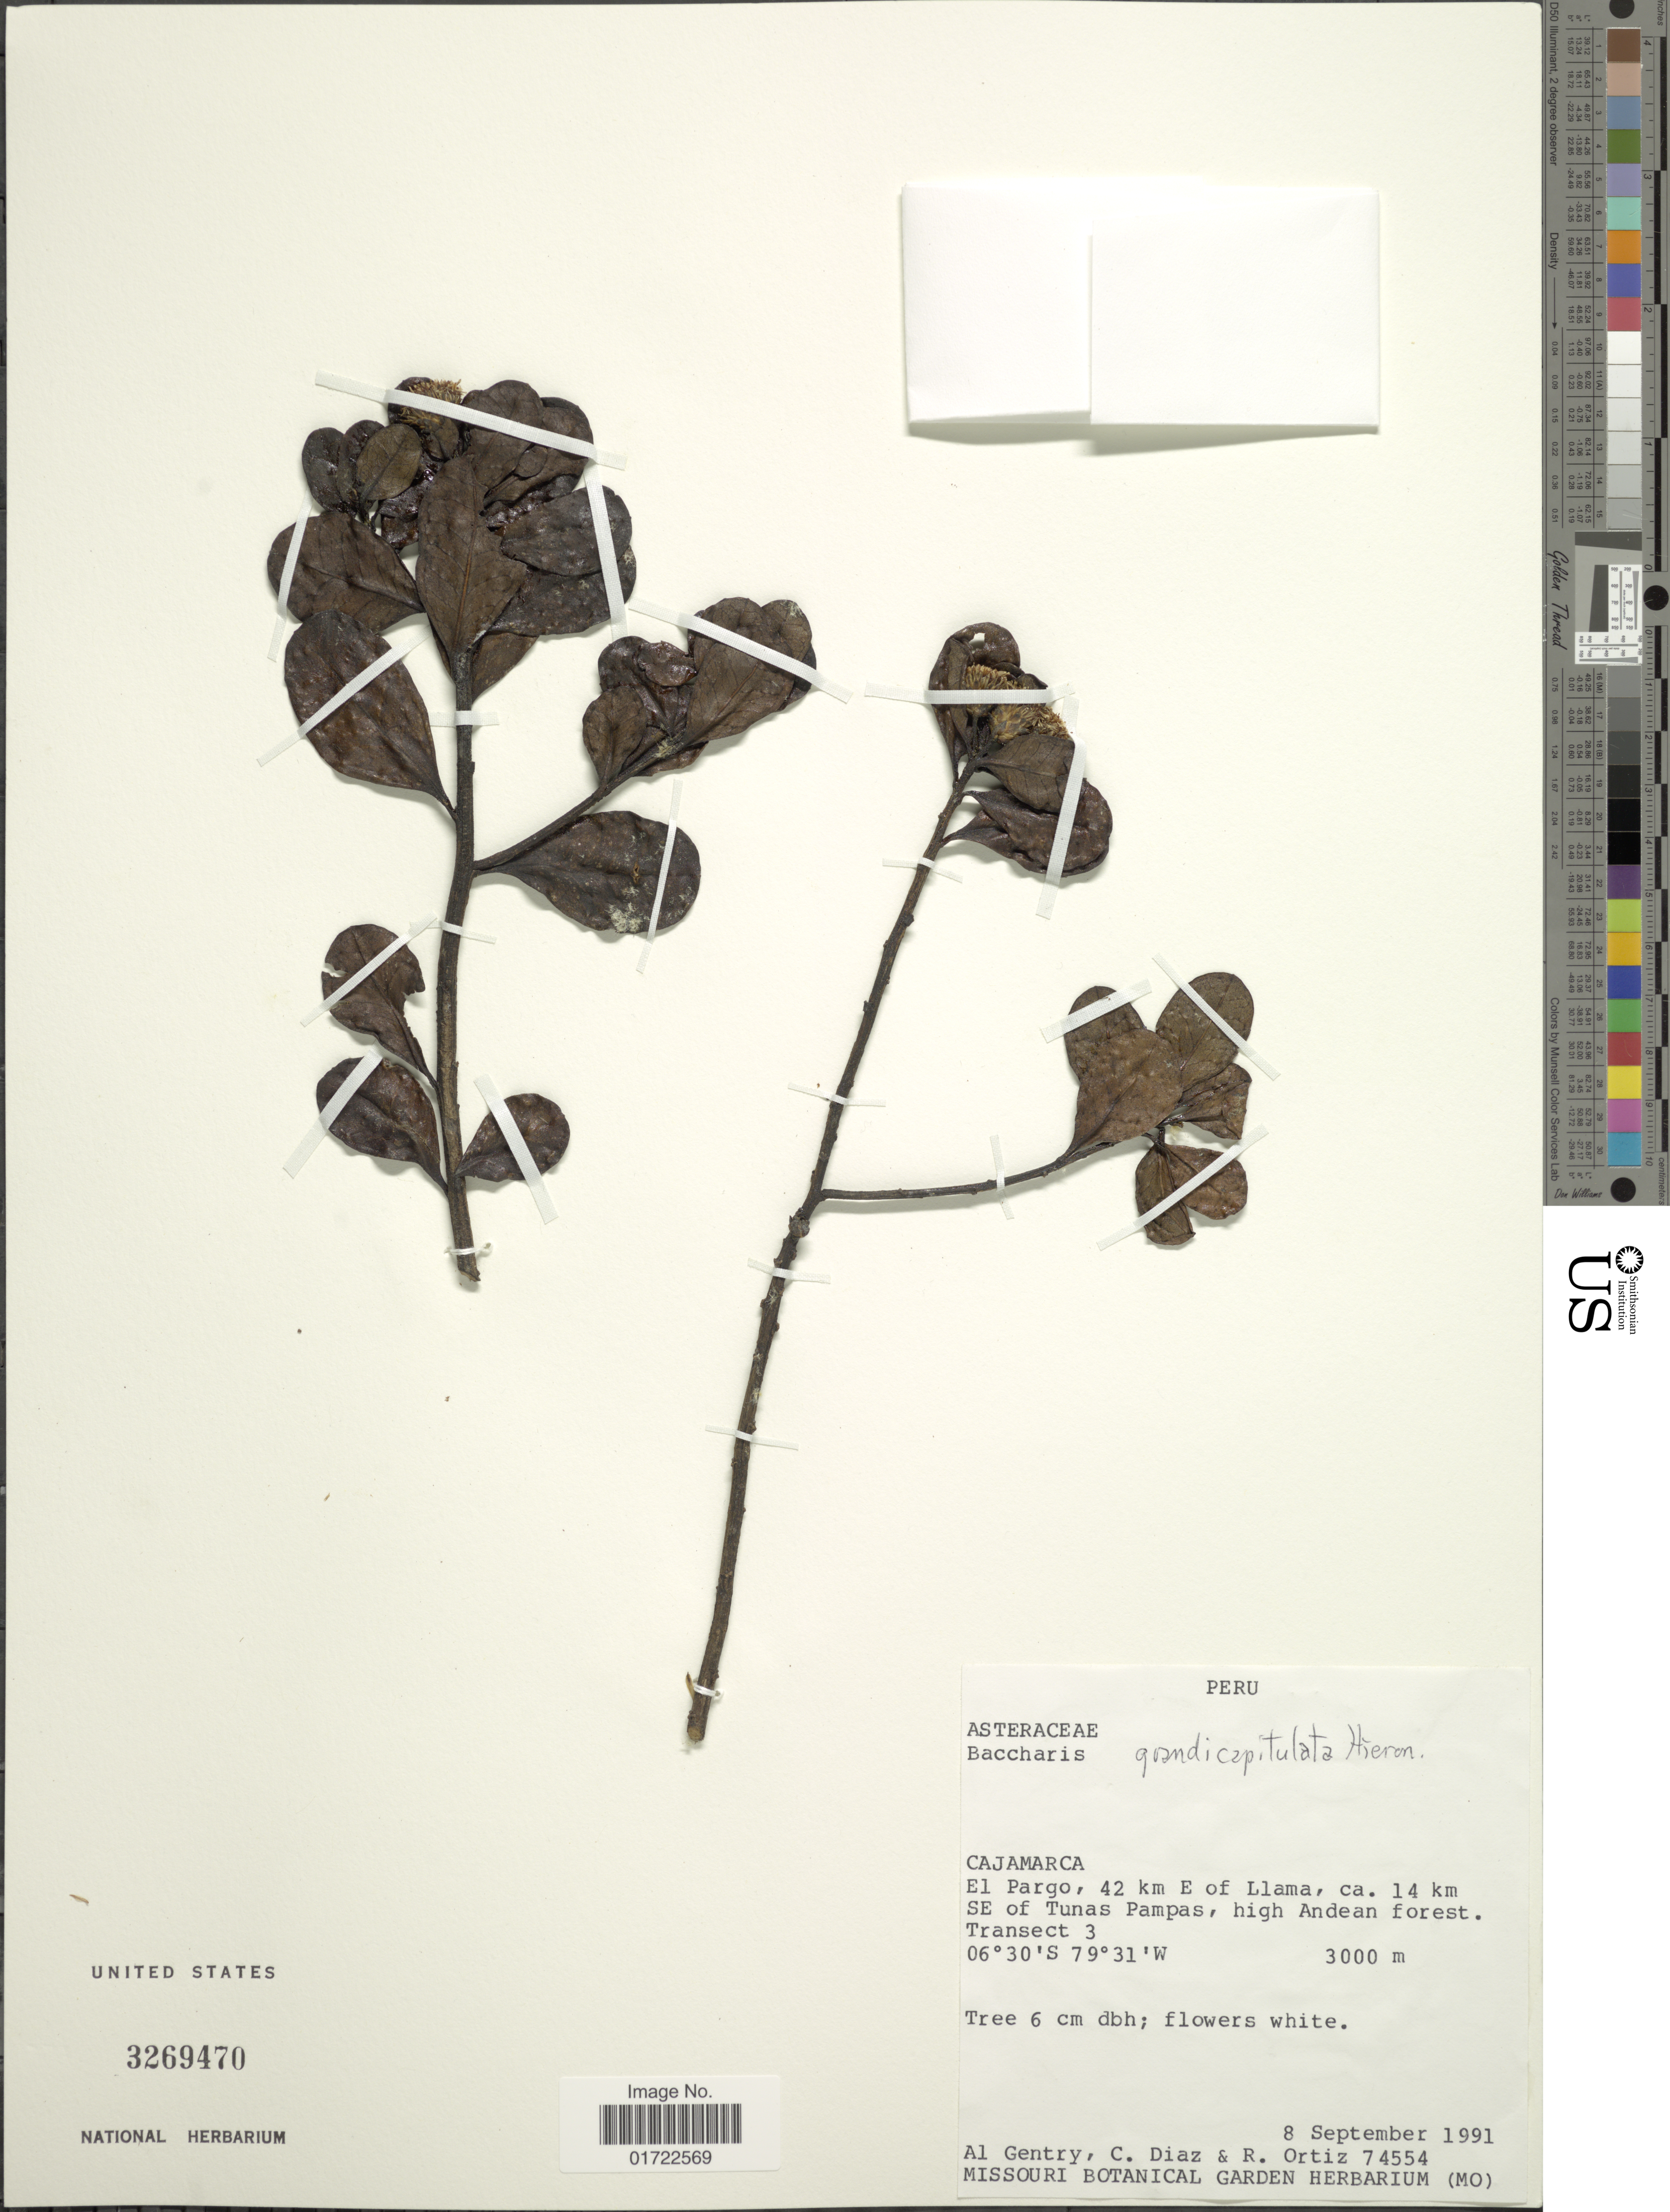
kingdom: Plantae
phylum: Tracheophyta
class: Magnoliopsida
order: Asterales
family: Asteraceae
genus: Baccharis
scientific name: Baccharis grandicapitulata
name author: Hieron.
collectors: A. H. Gentry, C. Díaz & R. Ortíz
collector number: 74554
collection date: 1991-09-08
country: Peru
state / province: Cajamarca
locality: El Pargo, 42 km E of Llama, ca. 14 km SE of Tunas Pampas, high Andean forest, Transect 3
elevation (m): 3000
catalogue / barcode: US 3269470